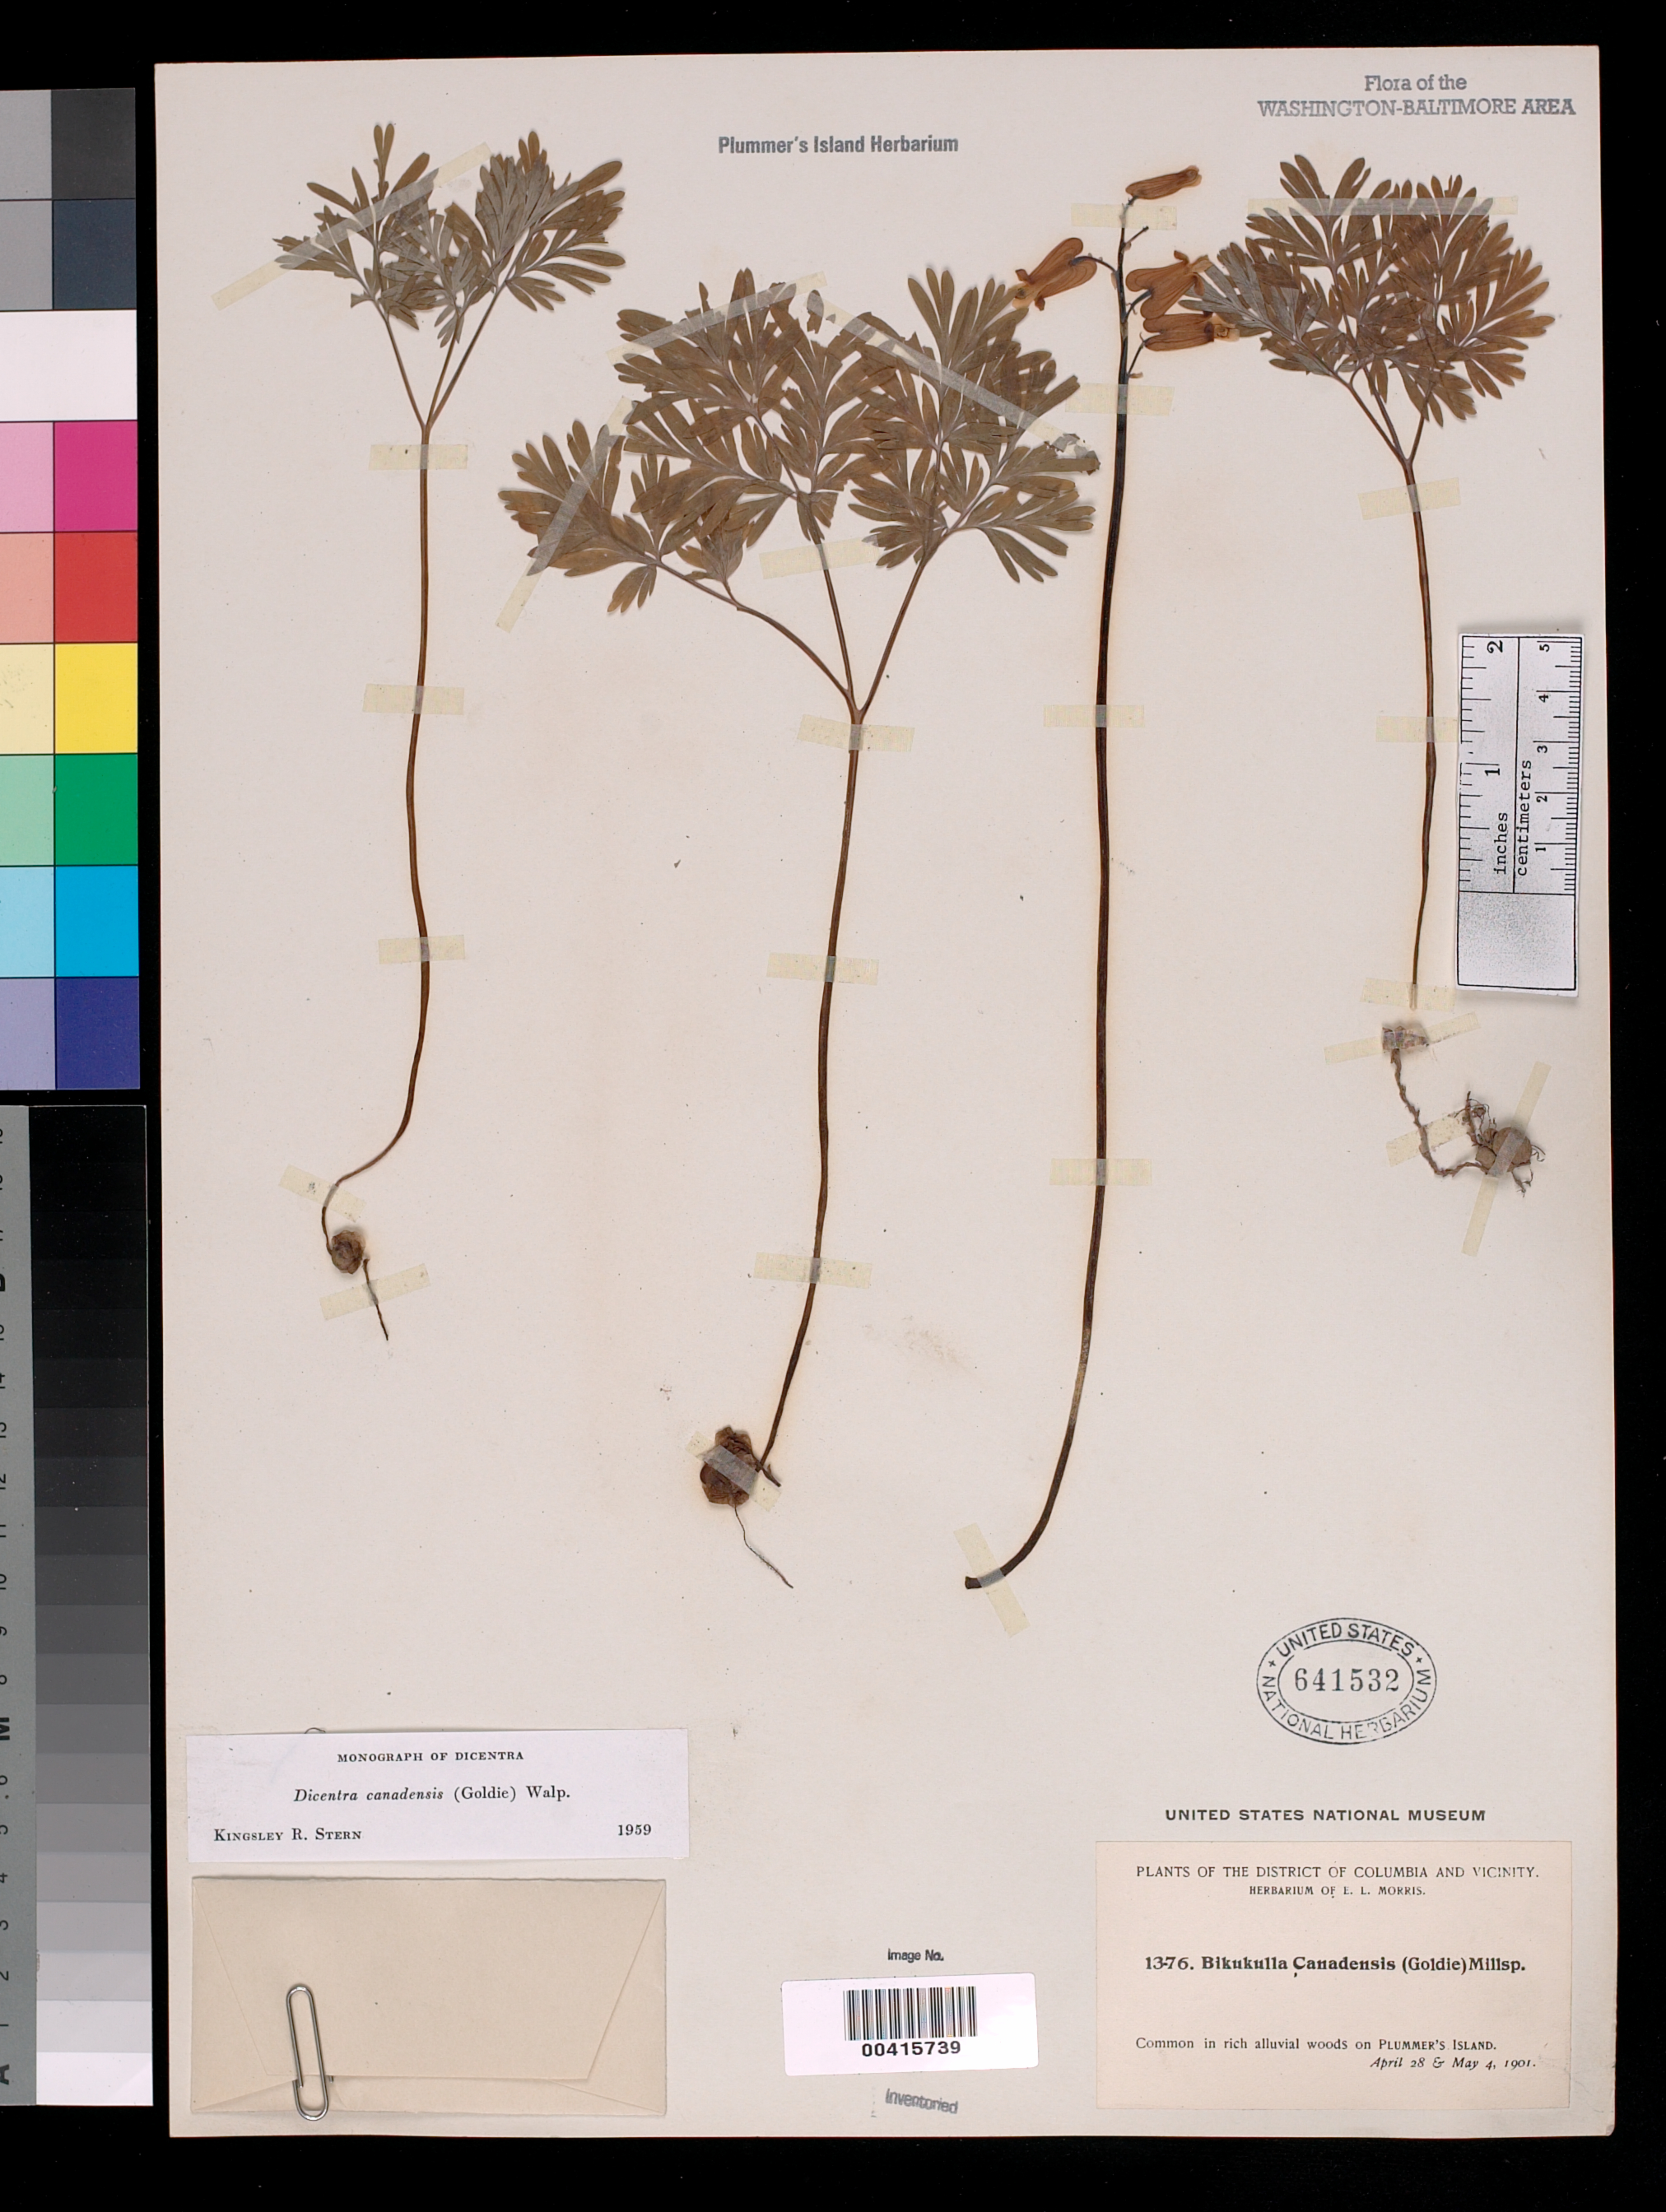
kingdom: Plantae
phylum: Tracheophyta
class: Magnoliopsida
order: Ranunculales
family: Papaveraceae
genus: Dicentra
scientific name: Dicentra canadensis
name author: (Goldie) Walp.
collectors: E. L. Morris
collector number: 1376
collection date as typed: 28 Apr 1901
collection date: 1901-04-28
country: United States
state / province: Maryland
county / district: Montgomery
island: Plummers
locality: Plummer's Island C. & O. Canal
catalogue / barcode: US 641532